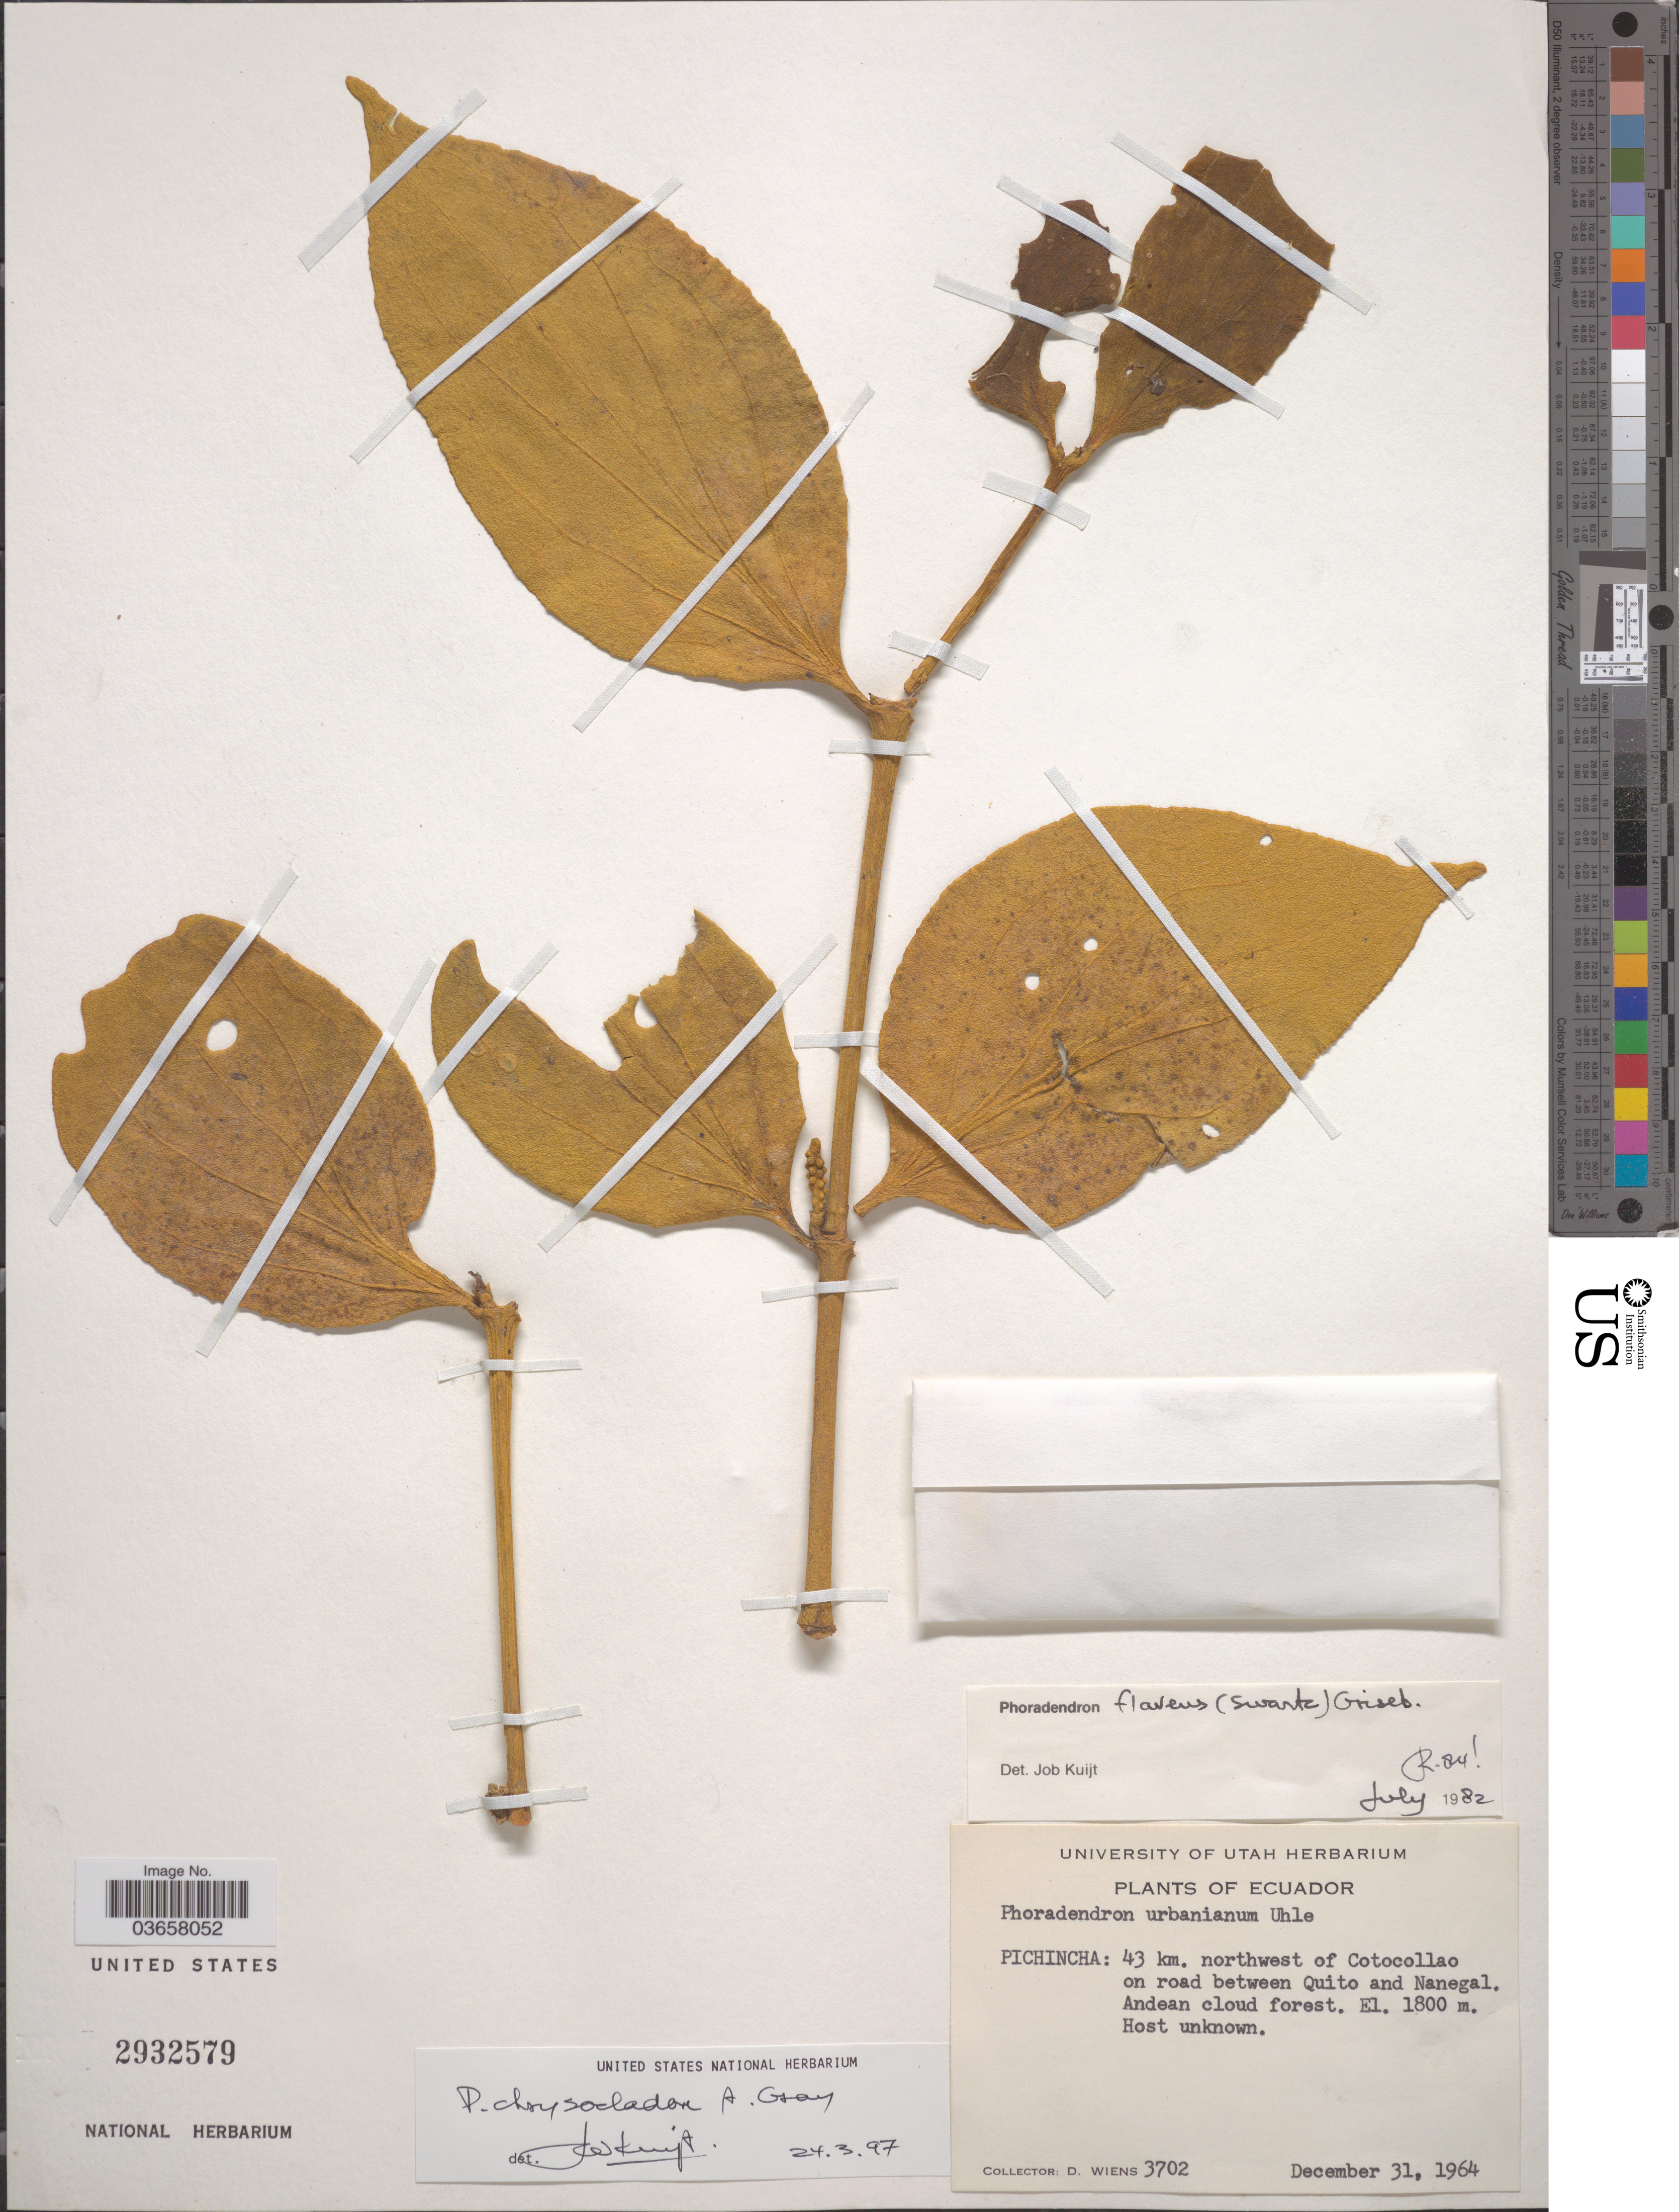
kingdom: Plantae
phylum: Tracheophyta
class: Magnoliopsida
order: Santalales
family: Viscaceae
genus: Phoradendron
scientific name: Phoradendron chrysocladon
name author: A. Gray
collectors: D. Wiens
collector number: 3702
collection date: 1964-12-31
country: Ecuador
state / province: Pichincha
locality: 43 km. northwest of Cotocollao on road between Quito and Nanegal. Andean cloud forest.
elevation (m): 1800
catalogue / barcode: US 2932579